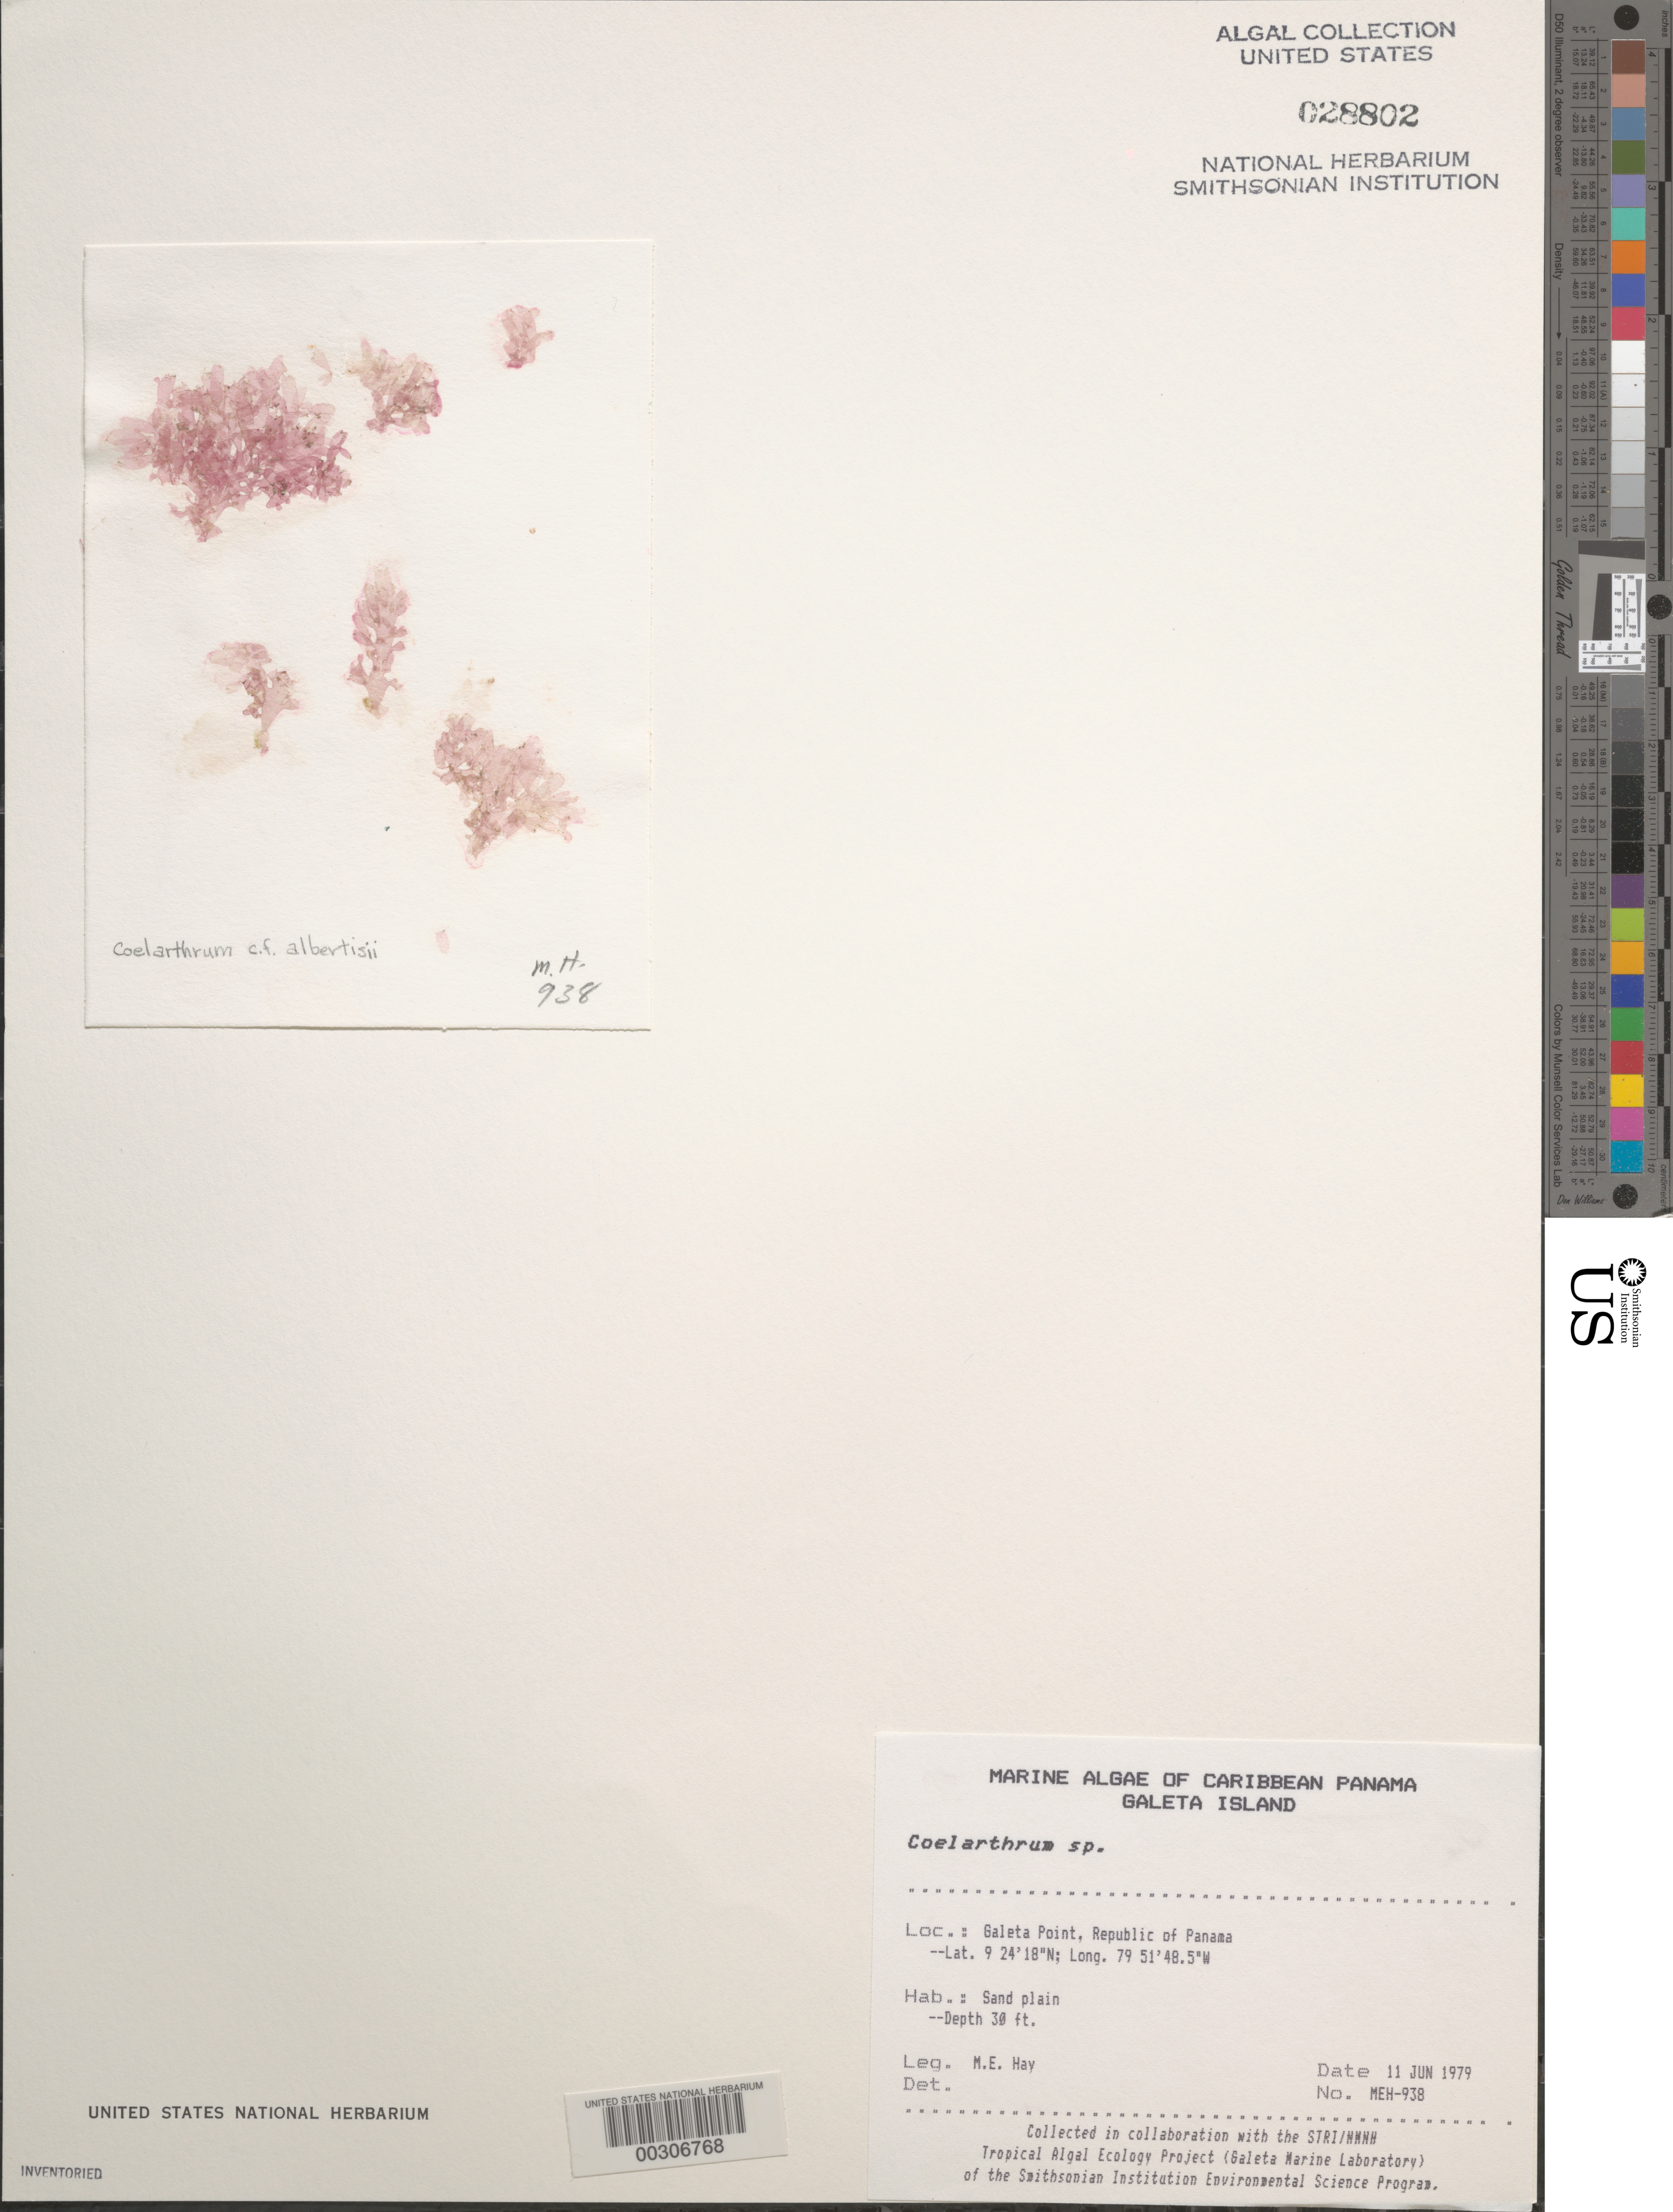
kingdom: Plantae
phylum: Rhodophyta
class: Florideophyceae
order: Rhodymeniales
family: Rhodymeniaceae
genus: Coelarthrum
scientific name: Coelarthrum sp.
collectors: M. E. Hay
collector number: MEH-938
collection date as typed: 11 Jun 1979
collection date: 1979-06-11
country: Panama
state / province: Colón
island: Galeta Island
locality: Galeta Point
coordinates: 9 24' 18" N, 79 51' 48.5" W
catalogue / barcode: US 28802